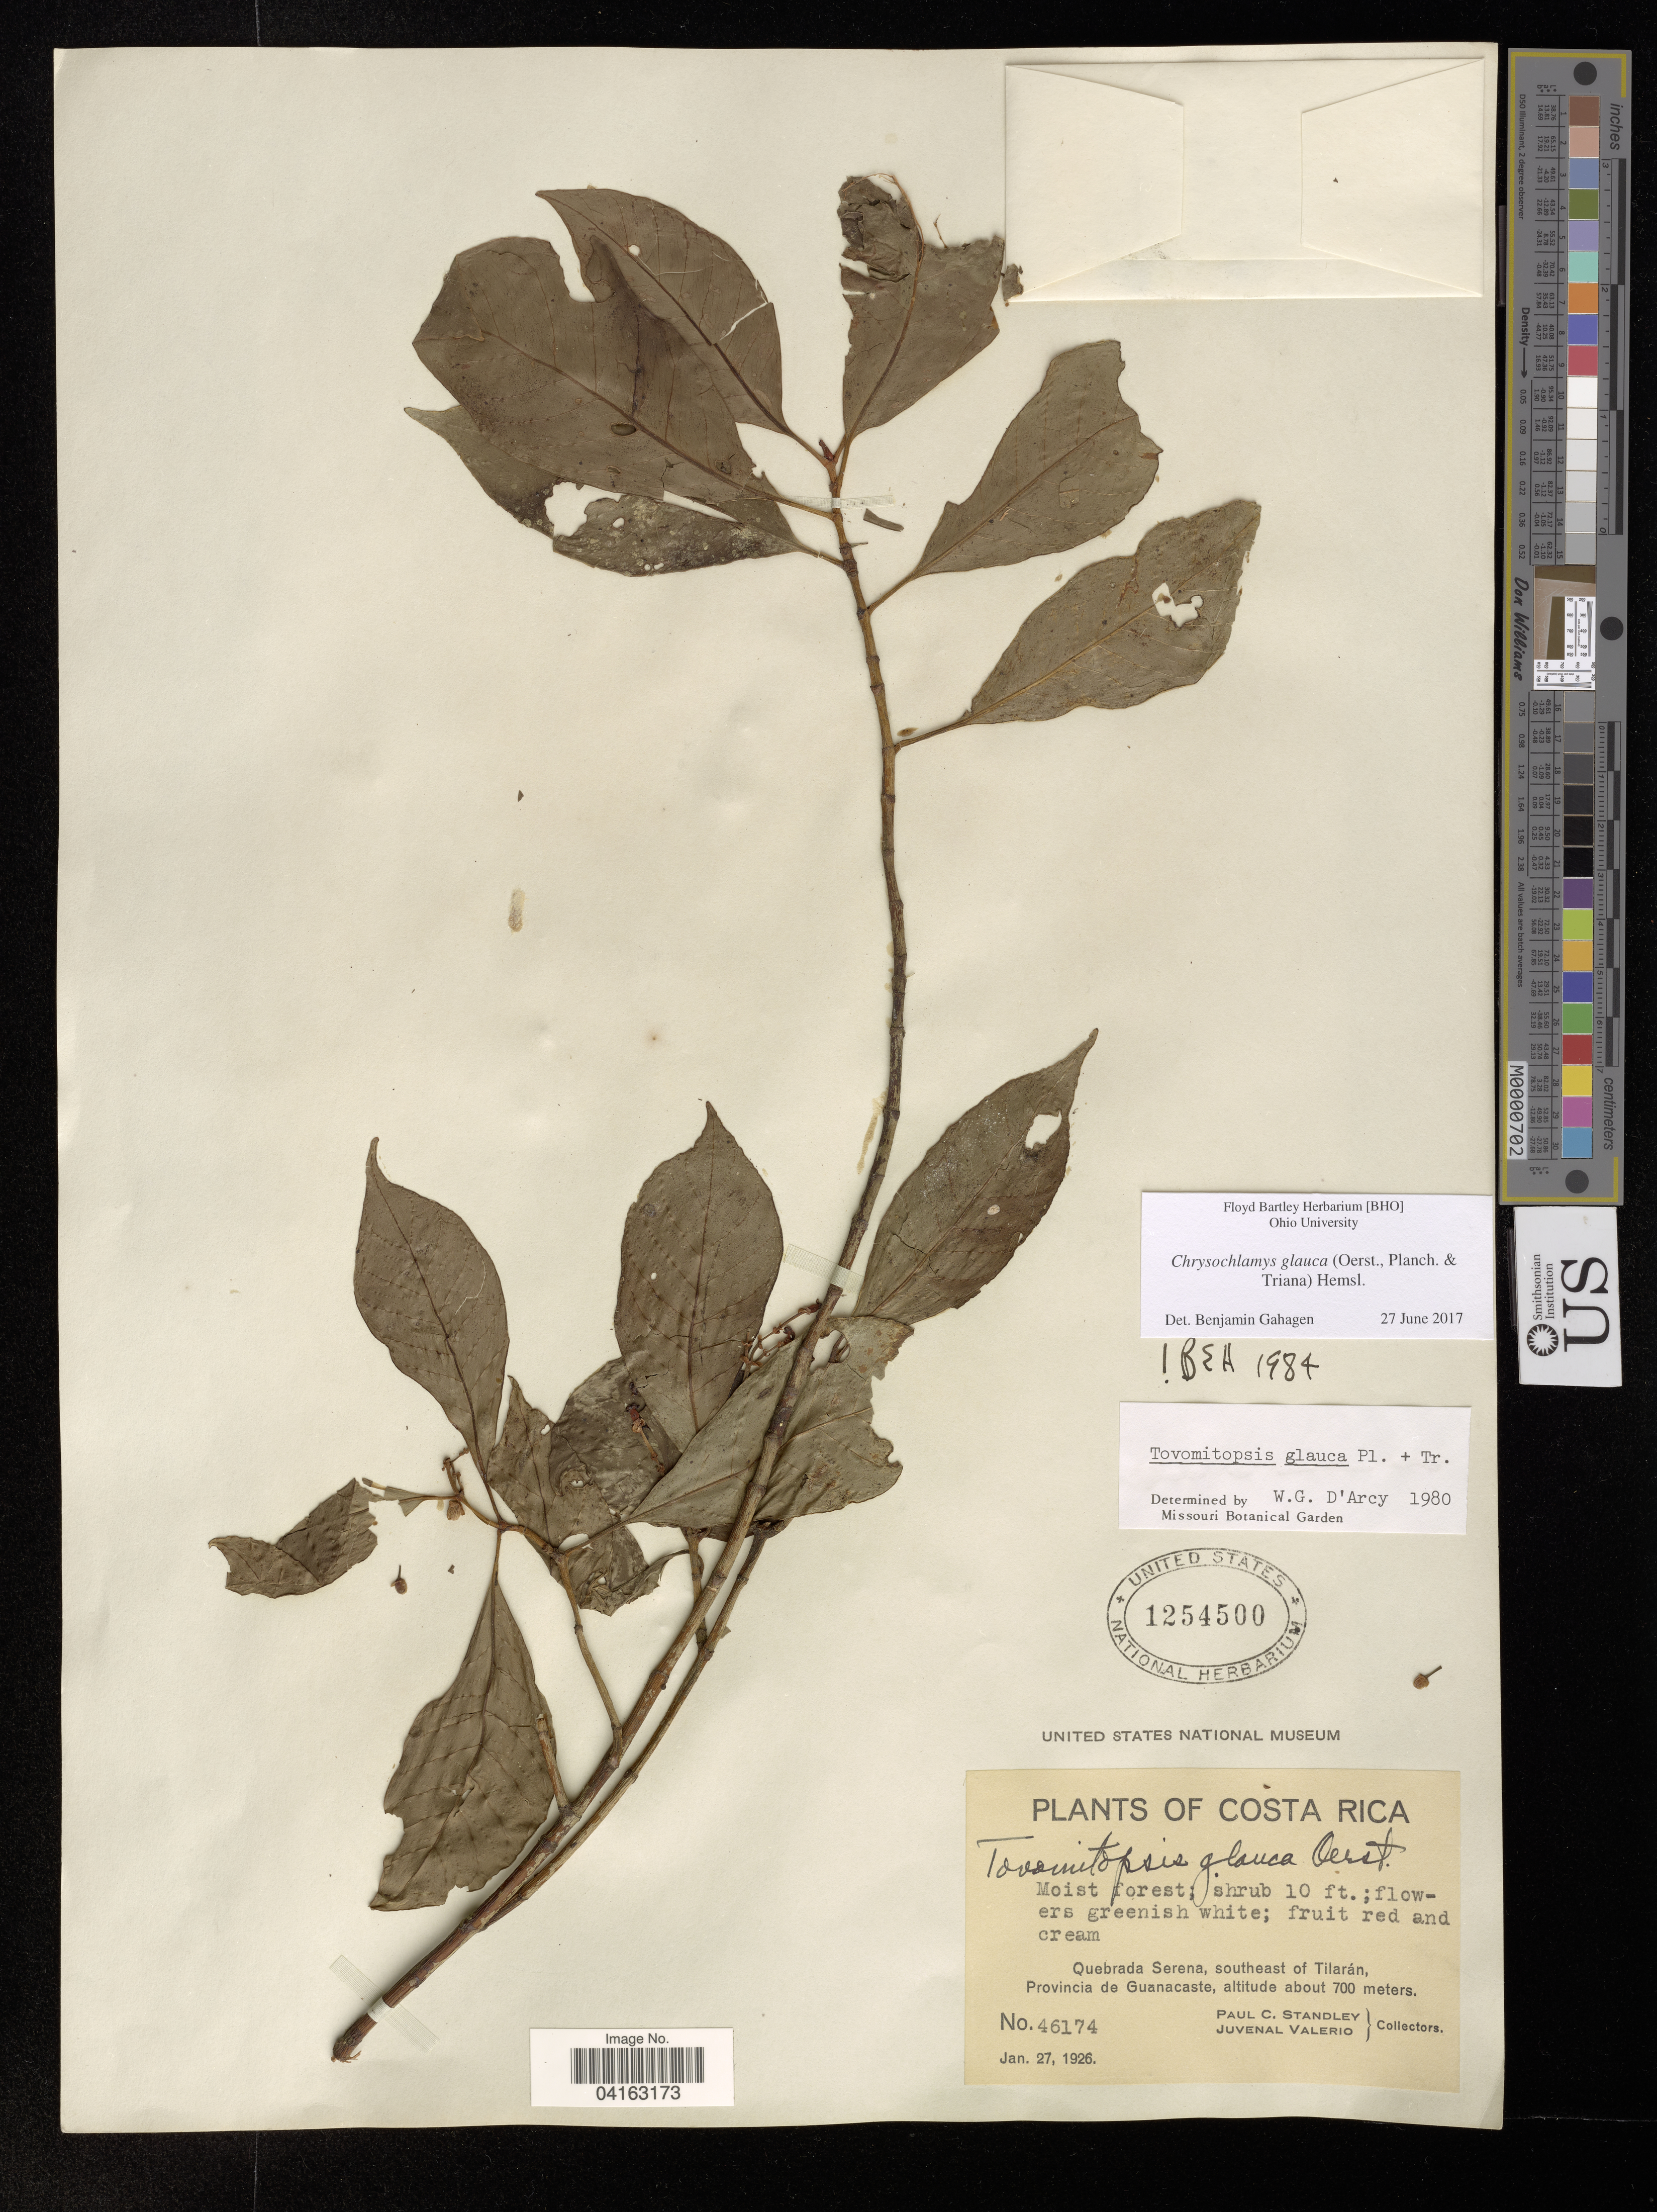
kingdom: Plantae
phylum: Tracheophyta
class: Magnoliopsida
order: Malpighiales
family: Clusiaceae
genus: Chrysochlamys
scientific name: Chrysochlamys glauca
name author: (Oerst. ex Planch. & Triana) Hemsl.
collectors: P. C. Standley & J. Valerio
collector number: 46174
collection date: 1926-01-27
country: Costa Rica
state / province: Guanacaste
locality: Quebrada Serena, southeast of Tilarán, Provincia de Guanacaste.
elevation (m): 700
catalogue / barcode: US 1254500